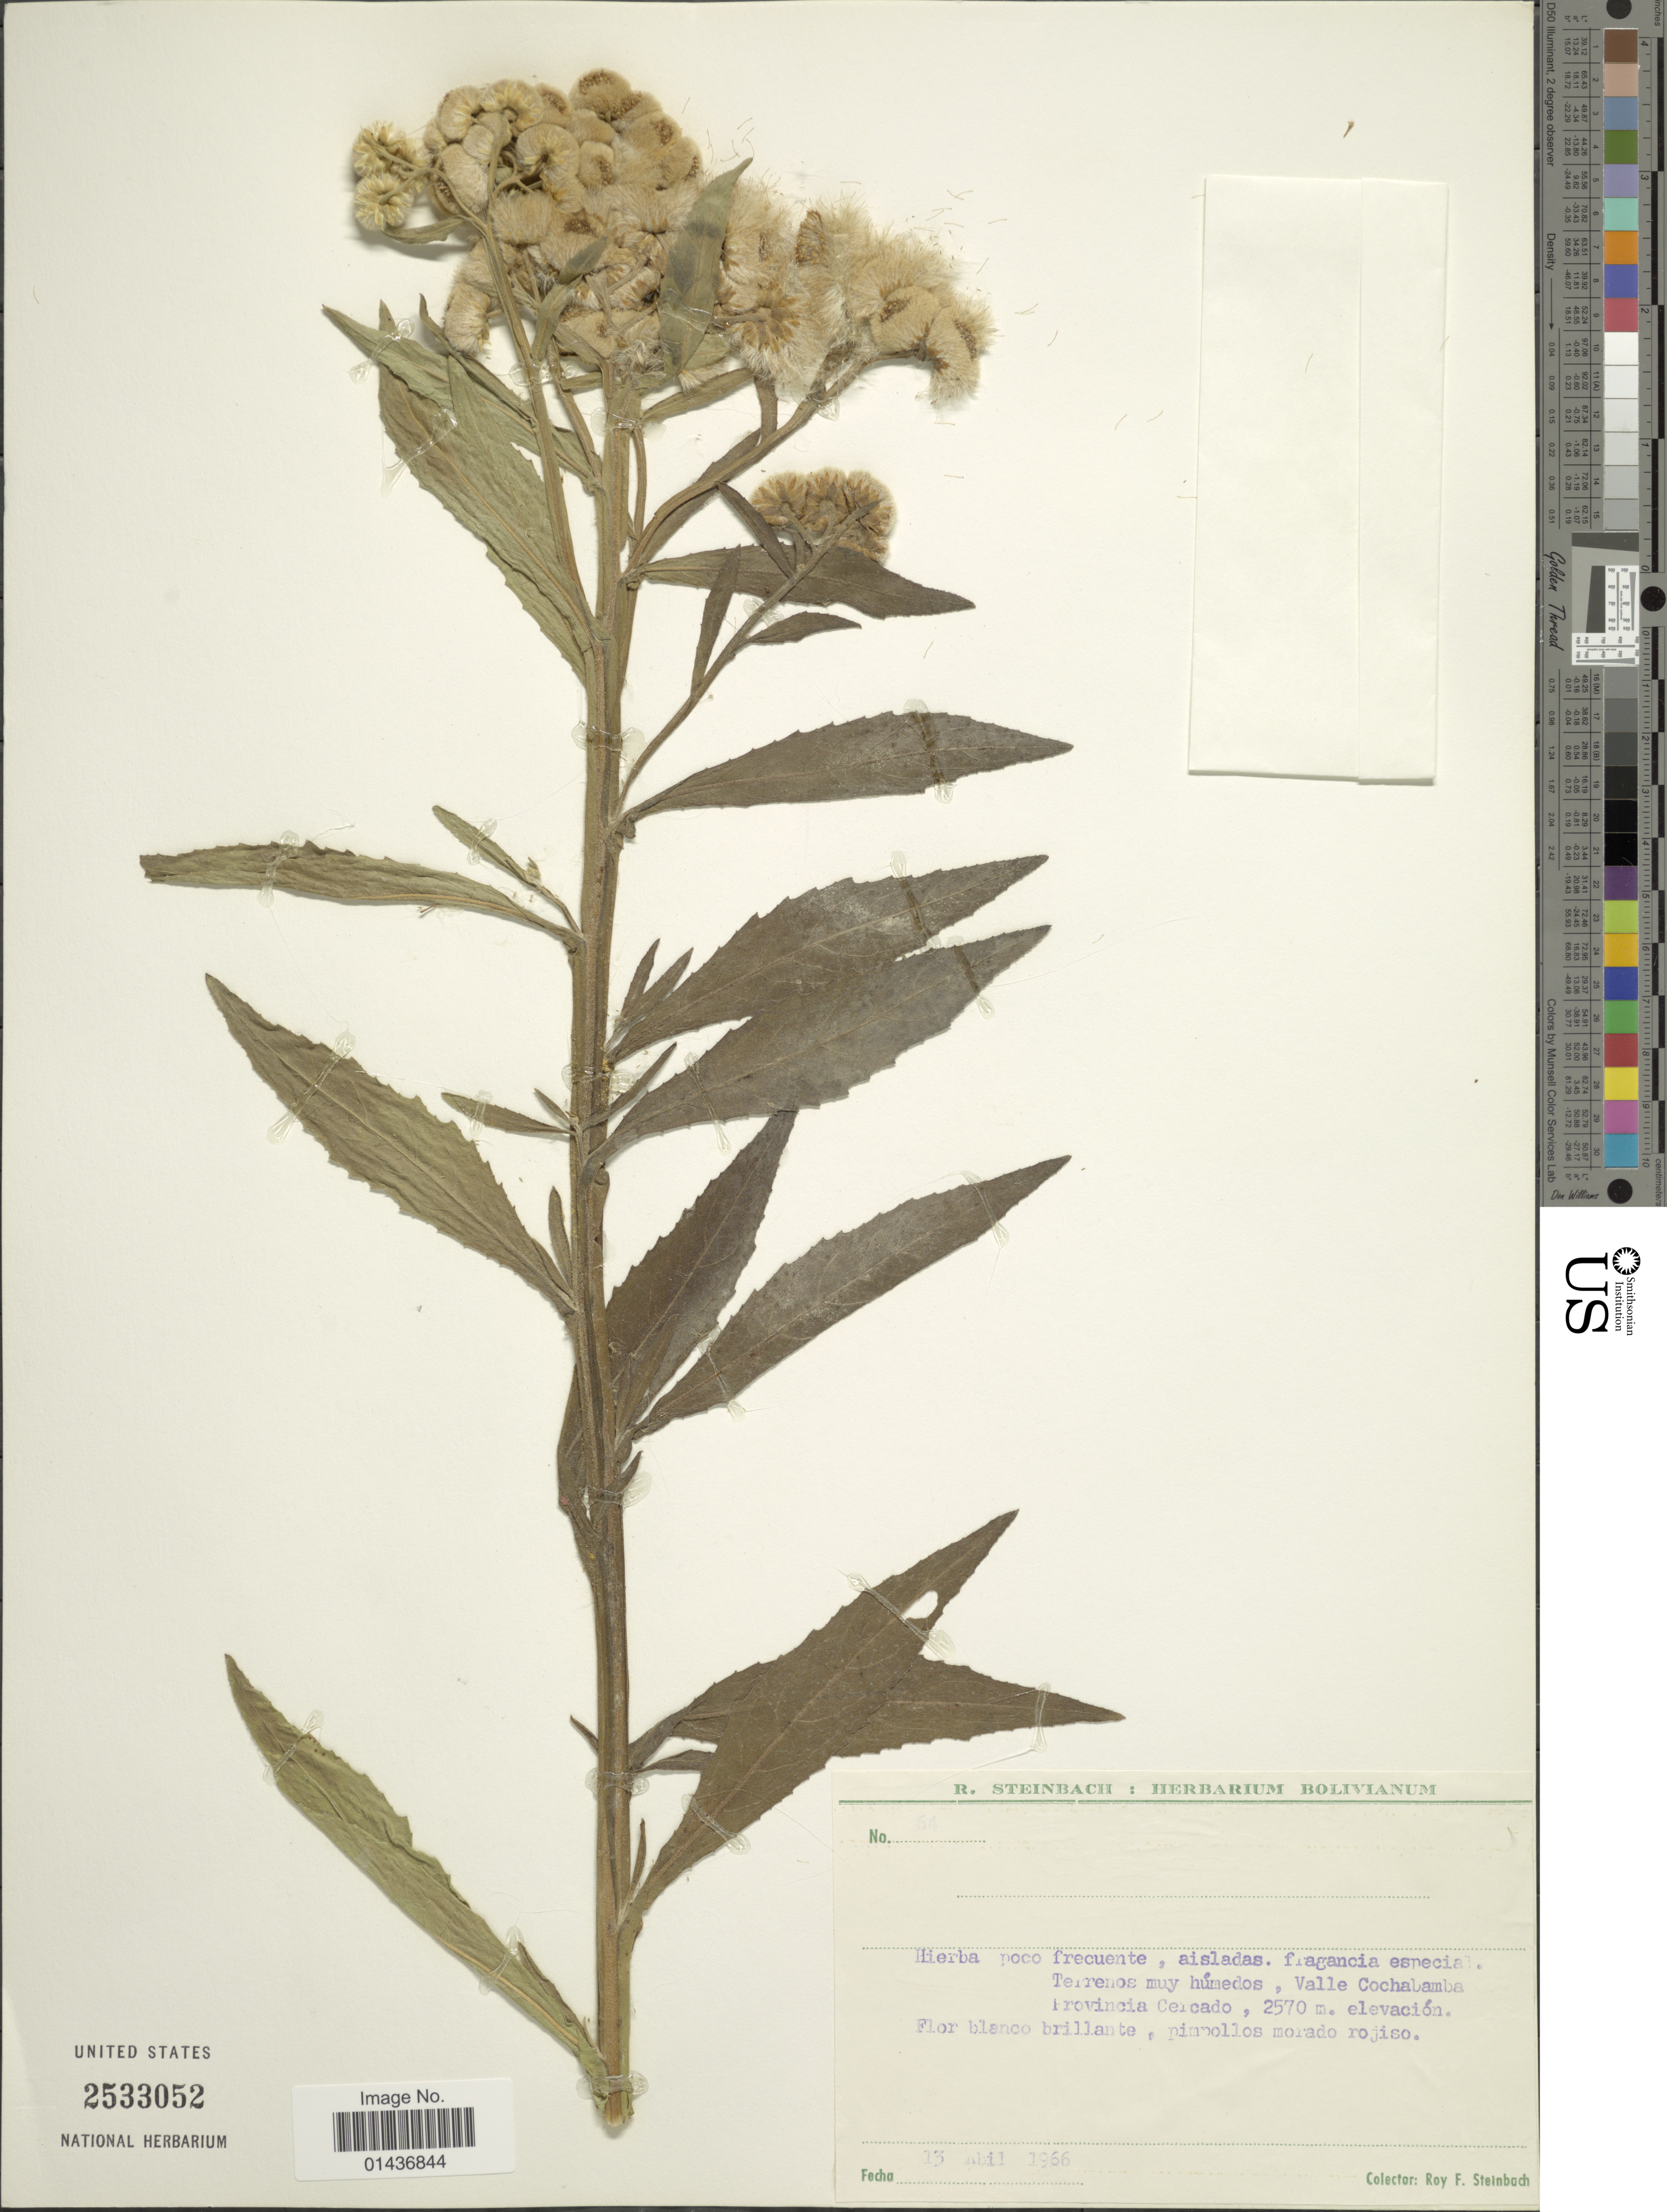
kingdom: Plantae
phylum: Tracheophyta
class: Magnoliopsida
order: Asterales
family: Asteraceae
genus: Pluchea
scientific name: Pluchea suaveolens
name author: (Vell.) Kuntze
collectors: R. F. Steinbach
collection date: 1966-04-13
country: Bolivia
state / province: Cochabamba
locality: Terrenos muy humedos, Valle Cochabamba, Provincia Cercado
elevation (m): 2570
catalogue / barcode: US 2533052